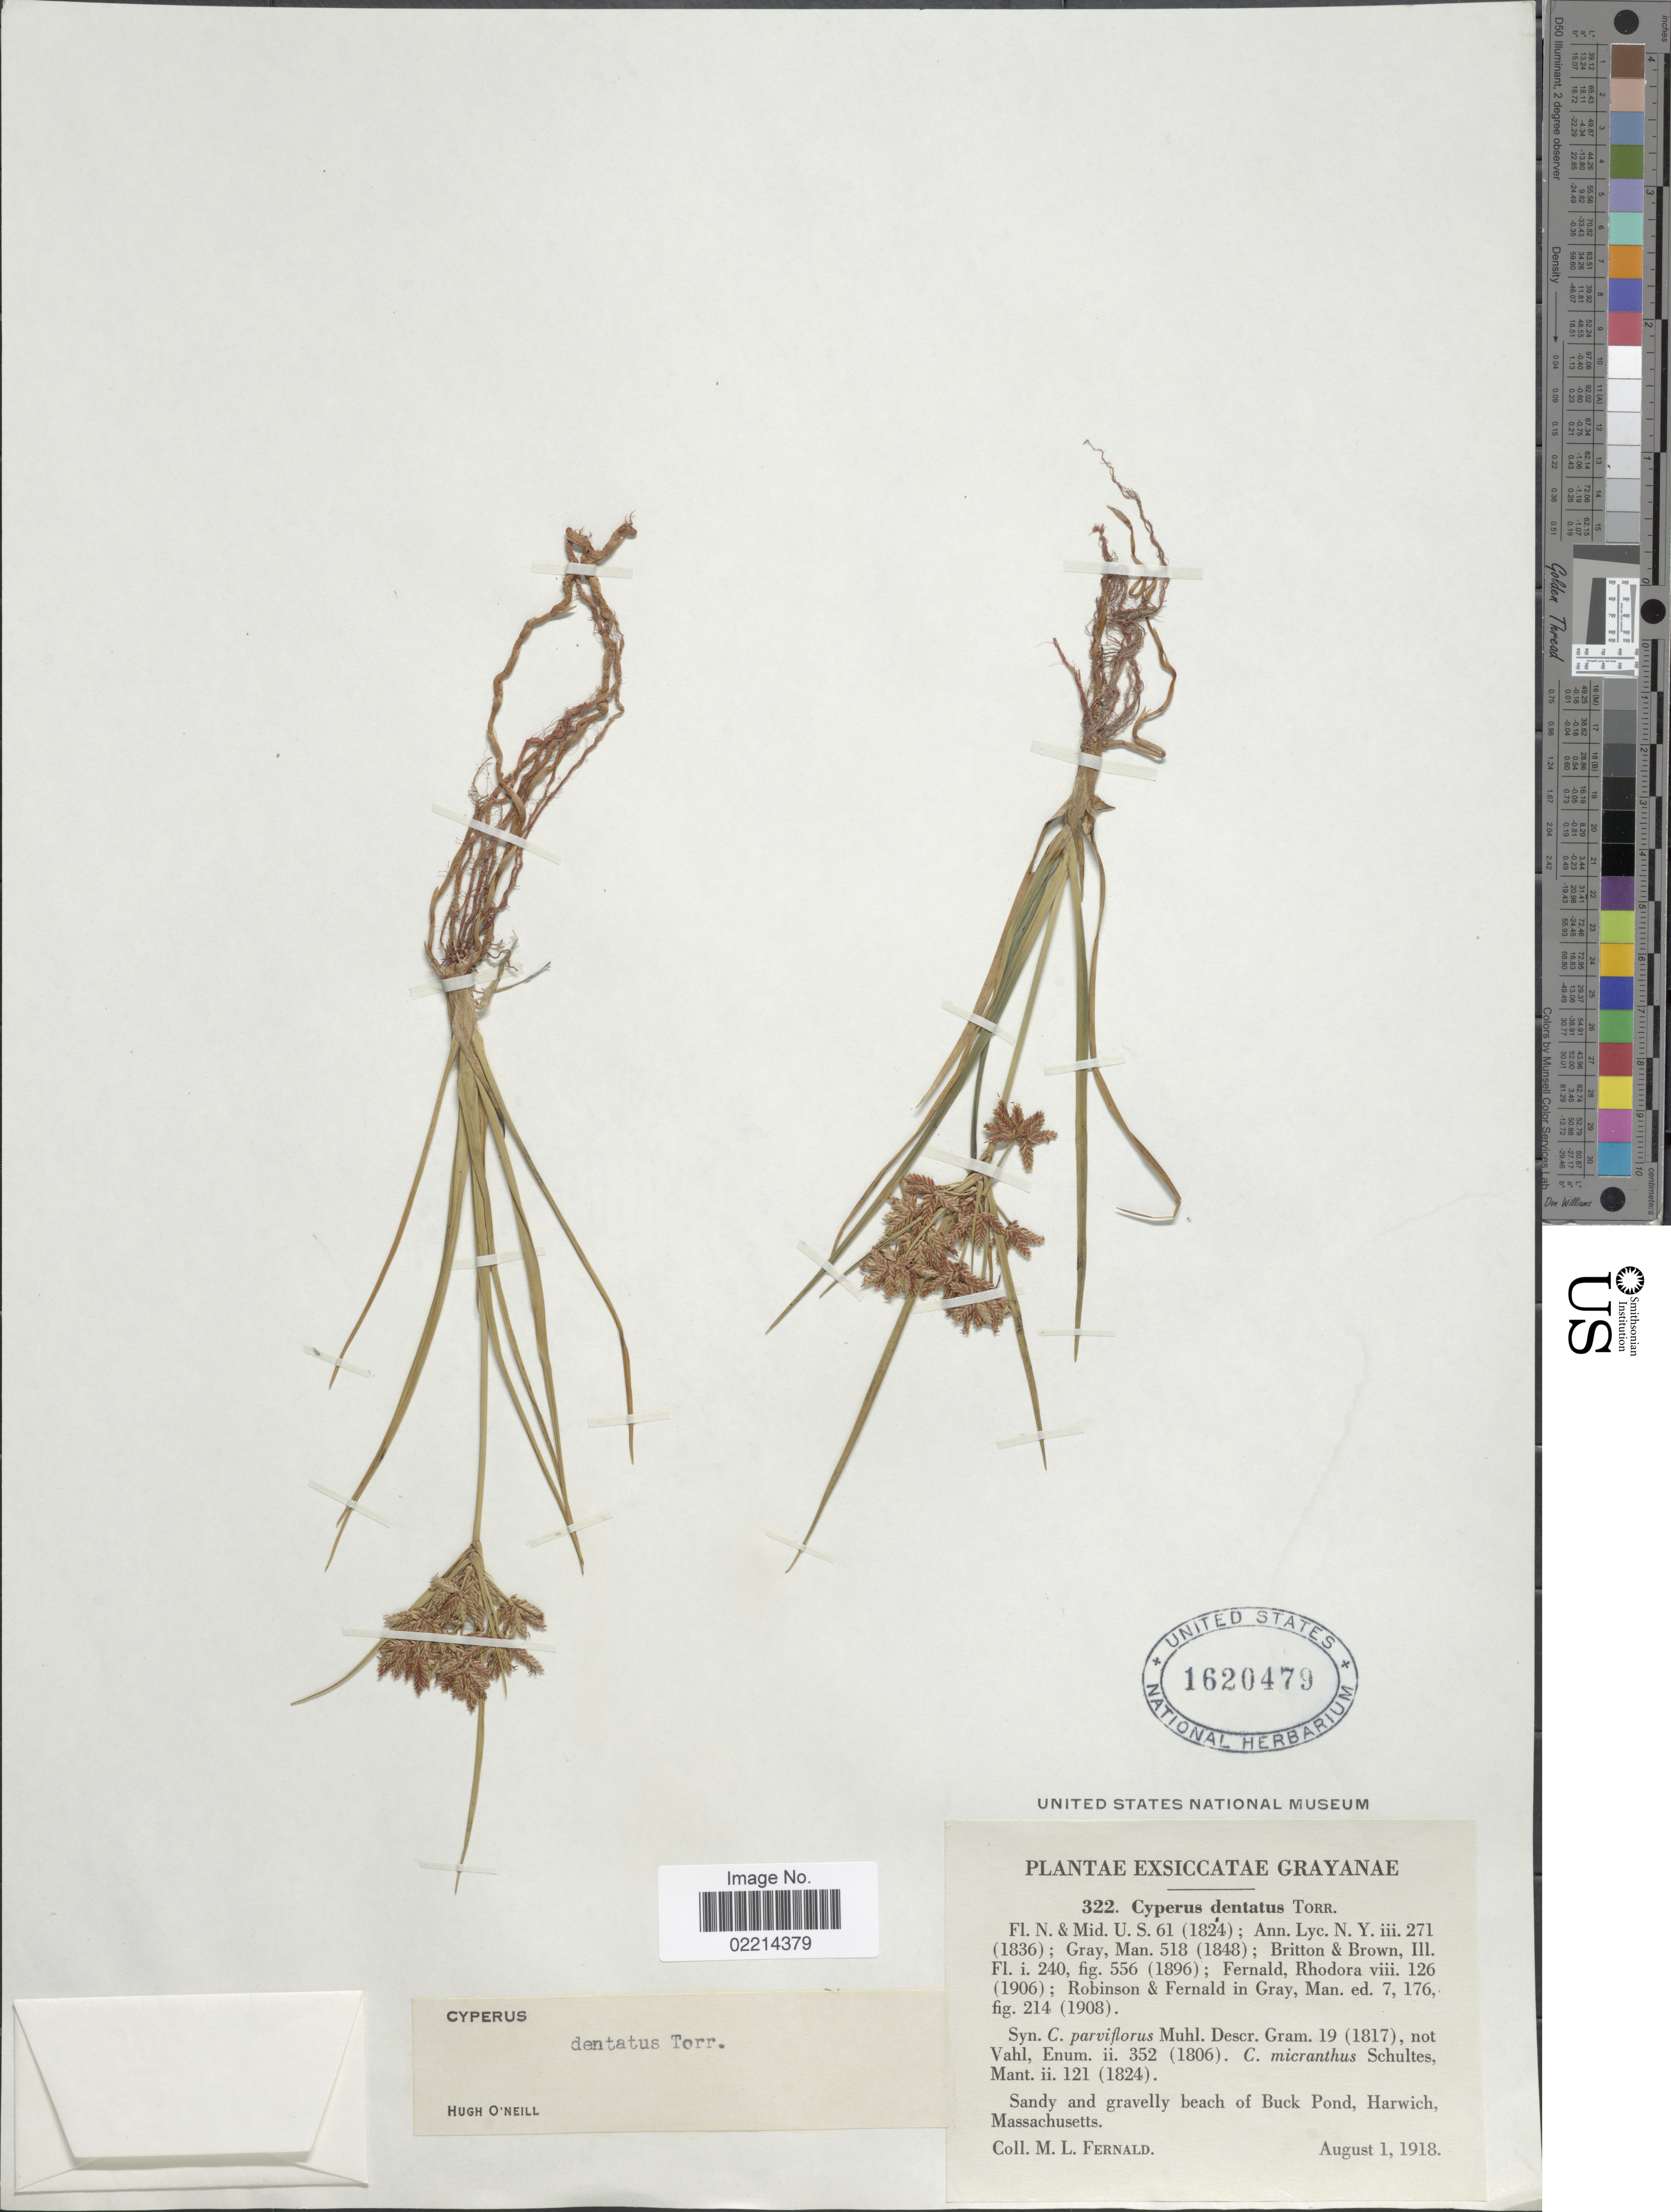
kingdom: Plantae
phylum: Tracheophyta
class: Liliopsida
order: Poales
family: Cyperaceae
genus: Cyperus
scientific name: Cyperus dentatus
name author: Torr.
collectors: M. L. Fernald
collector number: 322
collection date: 1918-08-01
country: United States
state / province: Massachusetts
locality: Sandy and gravelly beach of Buck Pond, Harwich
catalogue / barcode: US 1620479